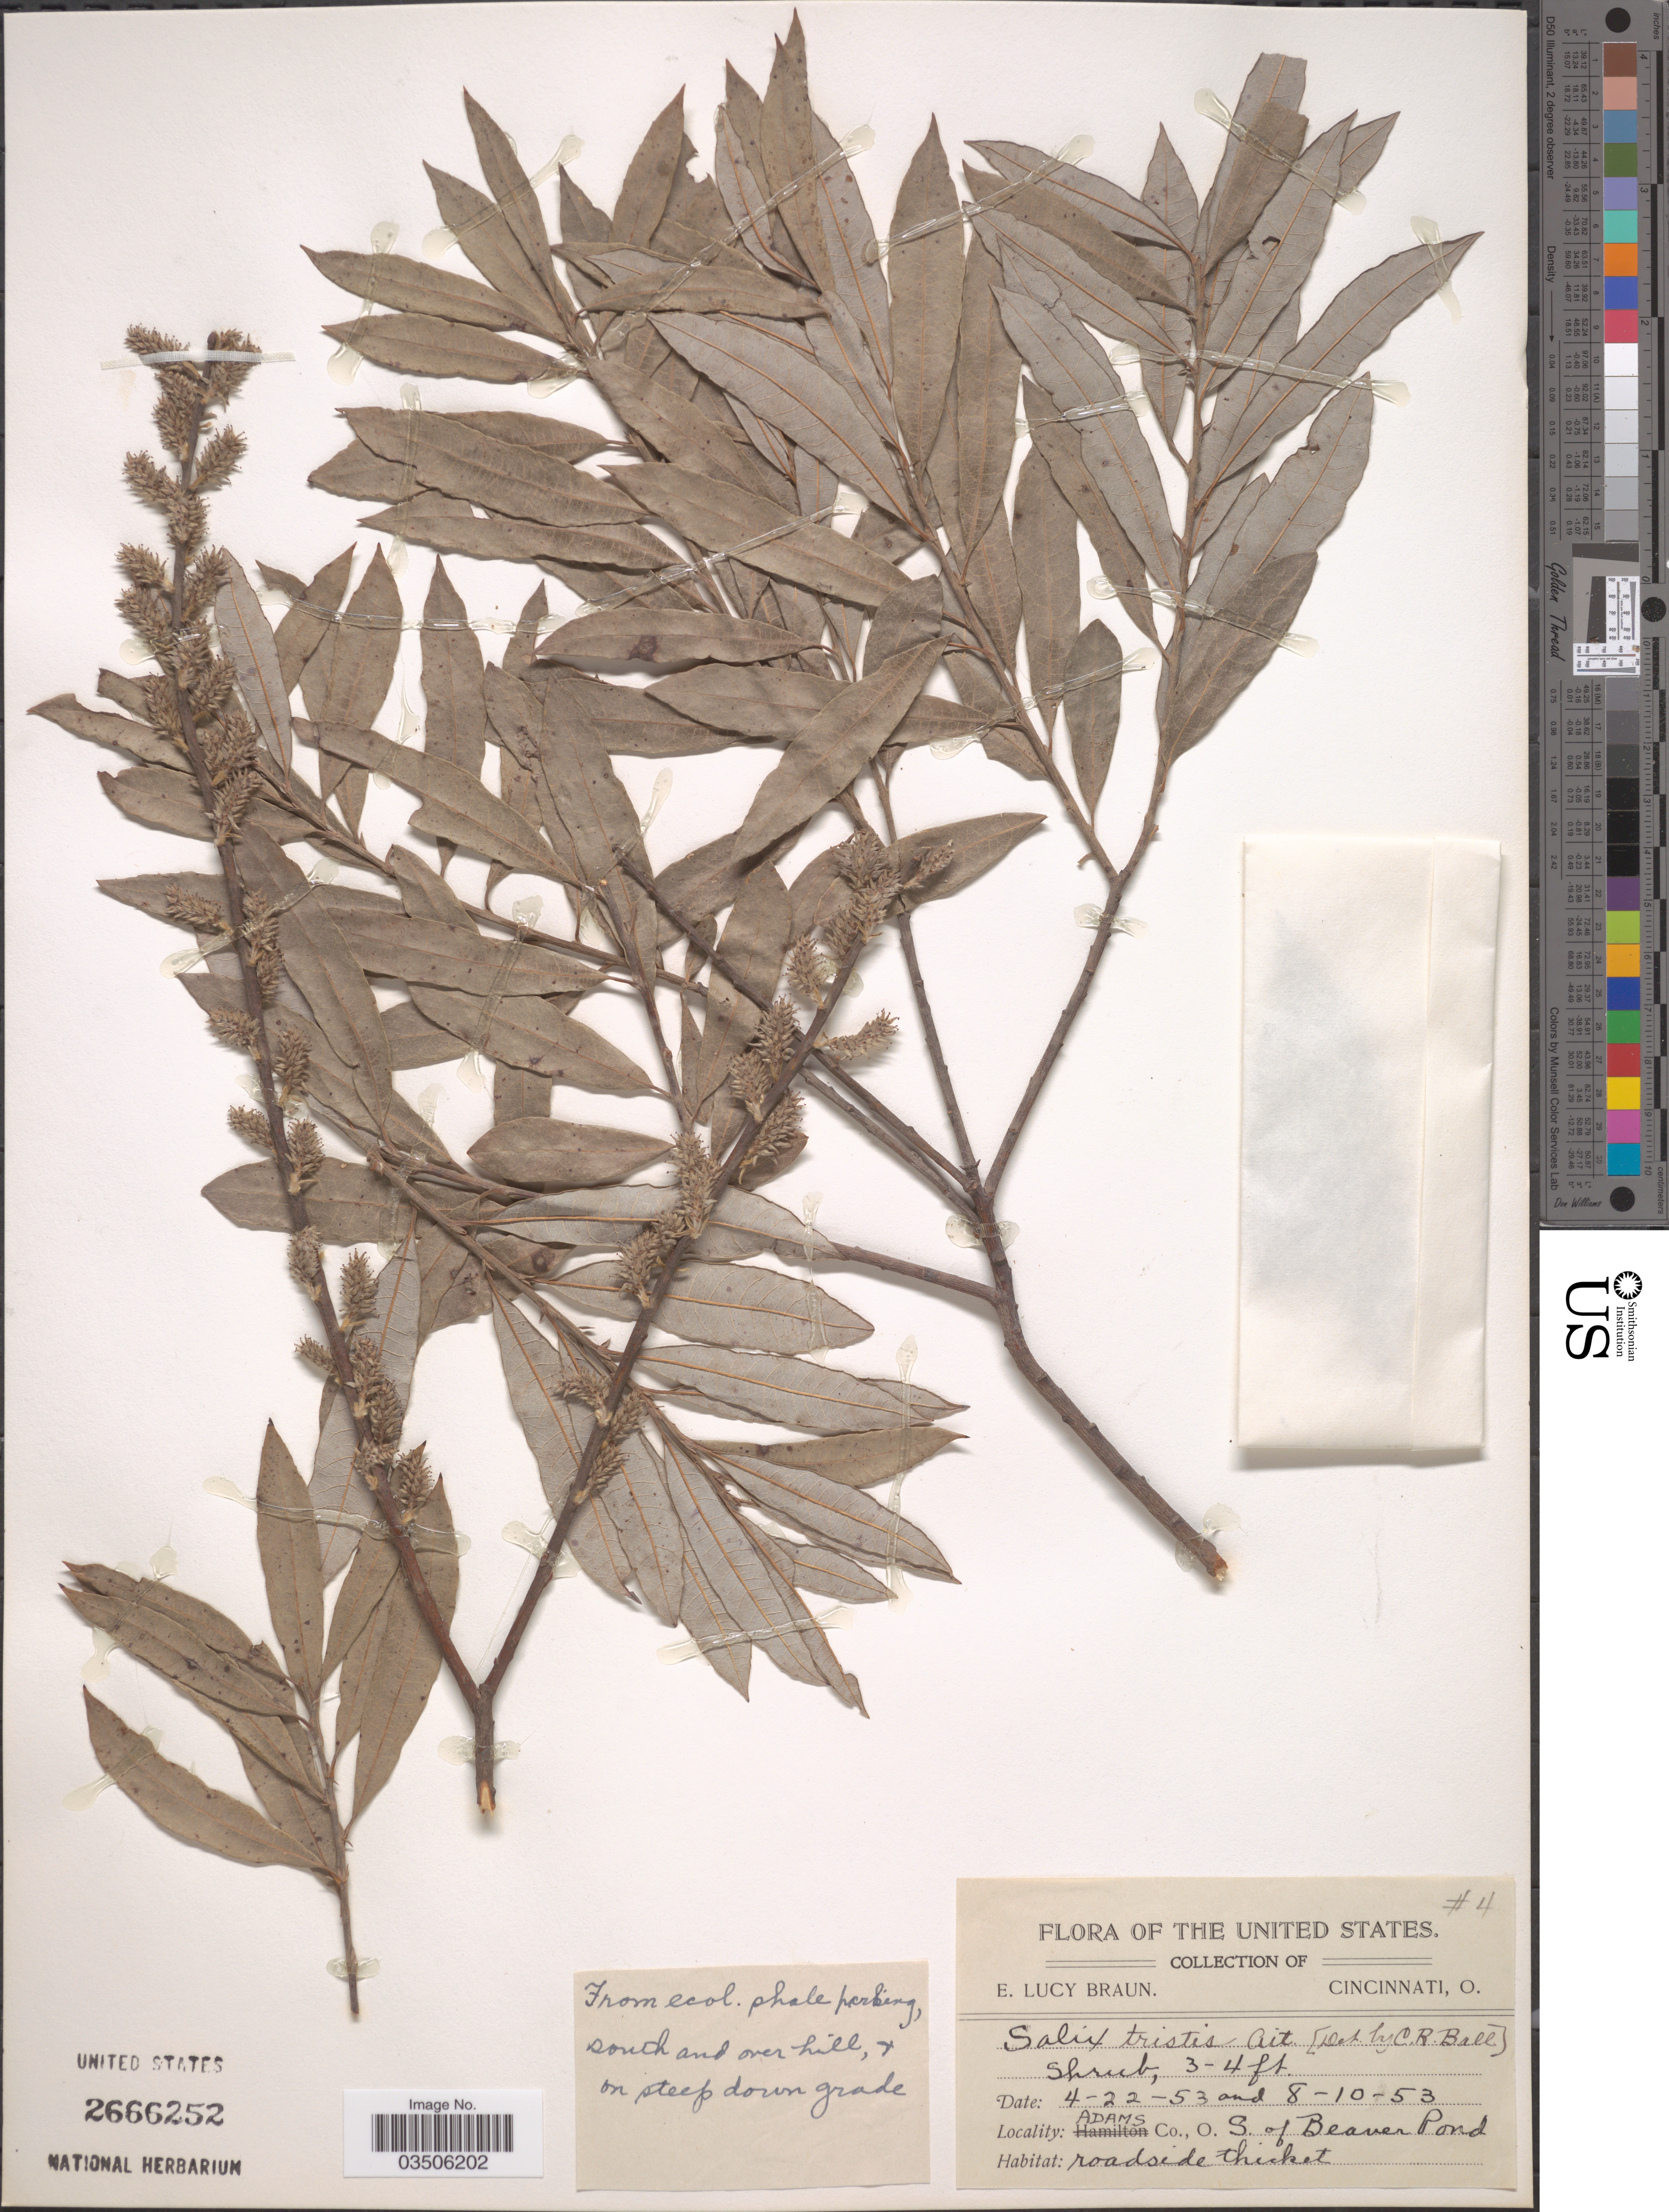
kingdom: Plantae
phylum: Tracheophyta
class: Magnoliopsida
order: Malpighiales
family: Salicaceae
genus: Salix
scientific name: Salix tristis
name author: Aiton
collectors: E. L. Braun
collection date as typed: Transcribed d/m/y: 22/5/53 to 10/8/53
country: United States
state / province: Ohio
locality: Adams Co. S. of Beaver Pond.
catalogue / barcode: US 266252